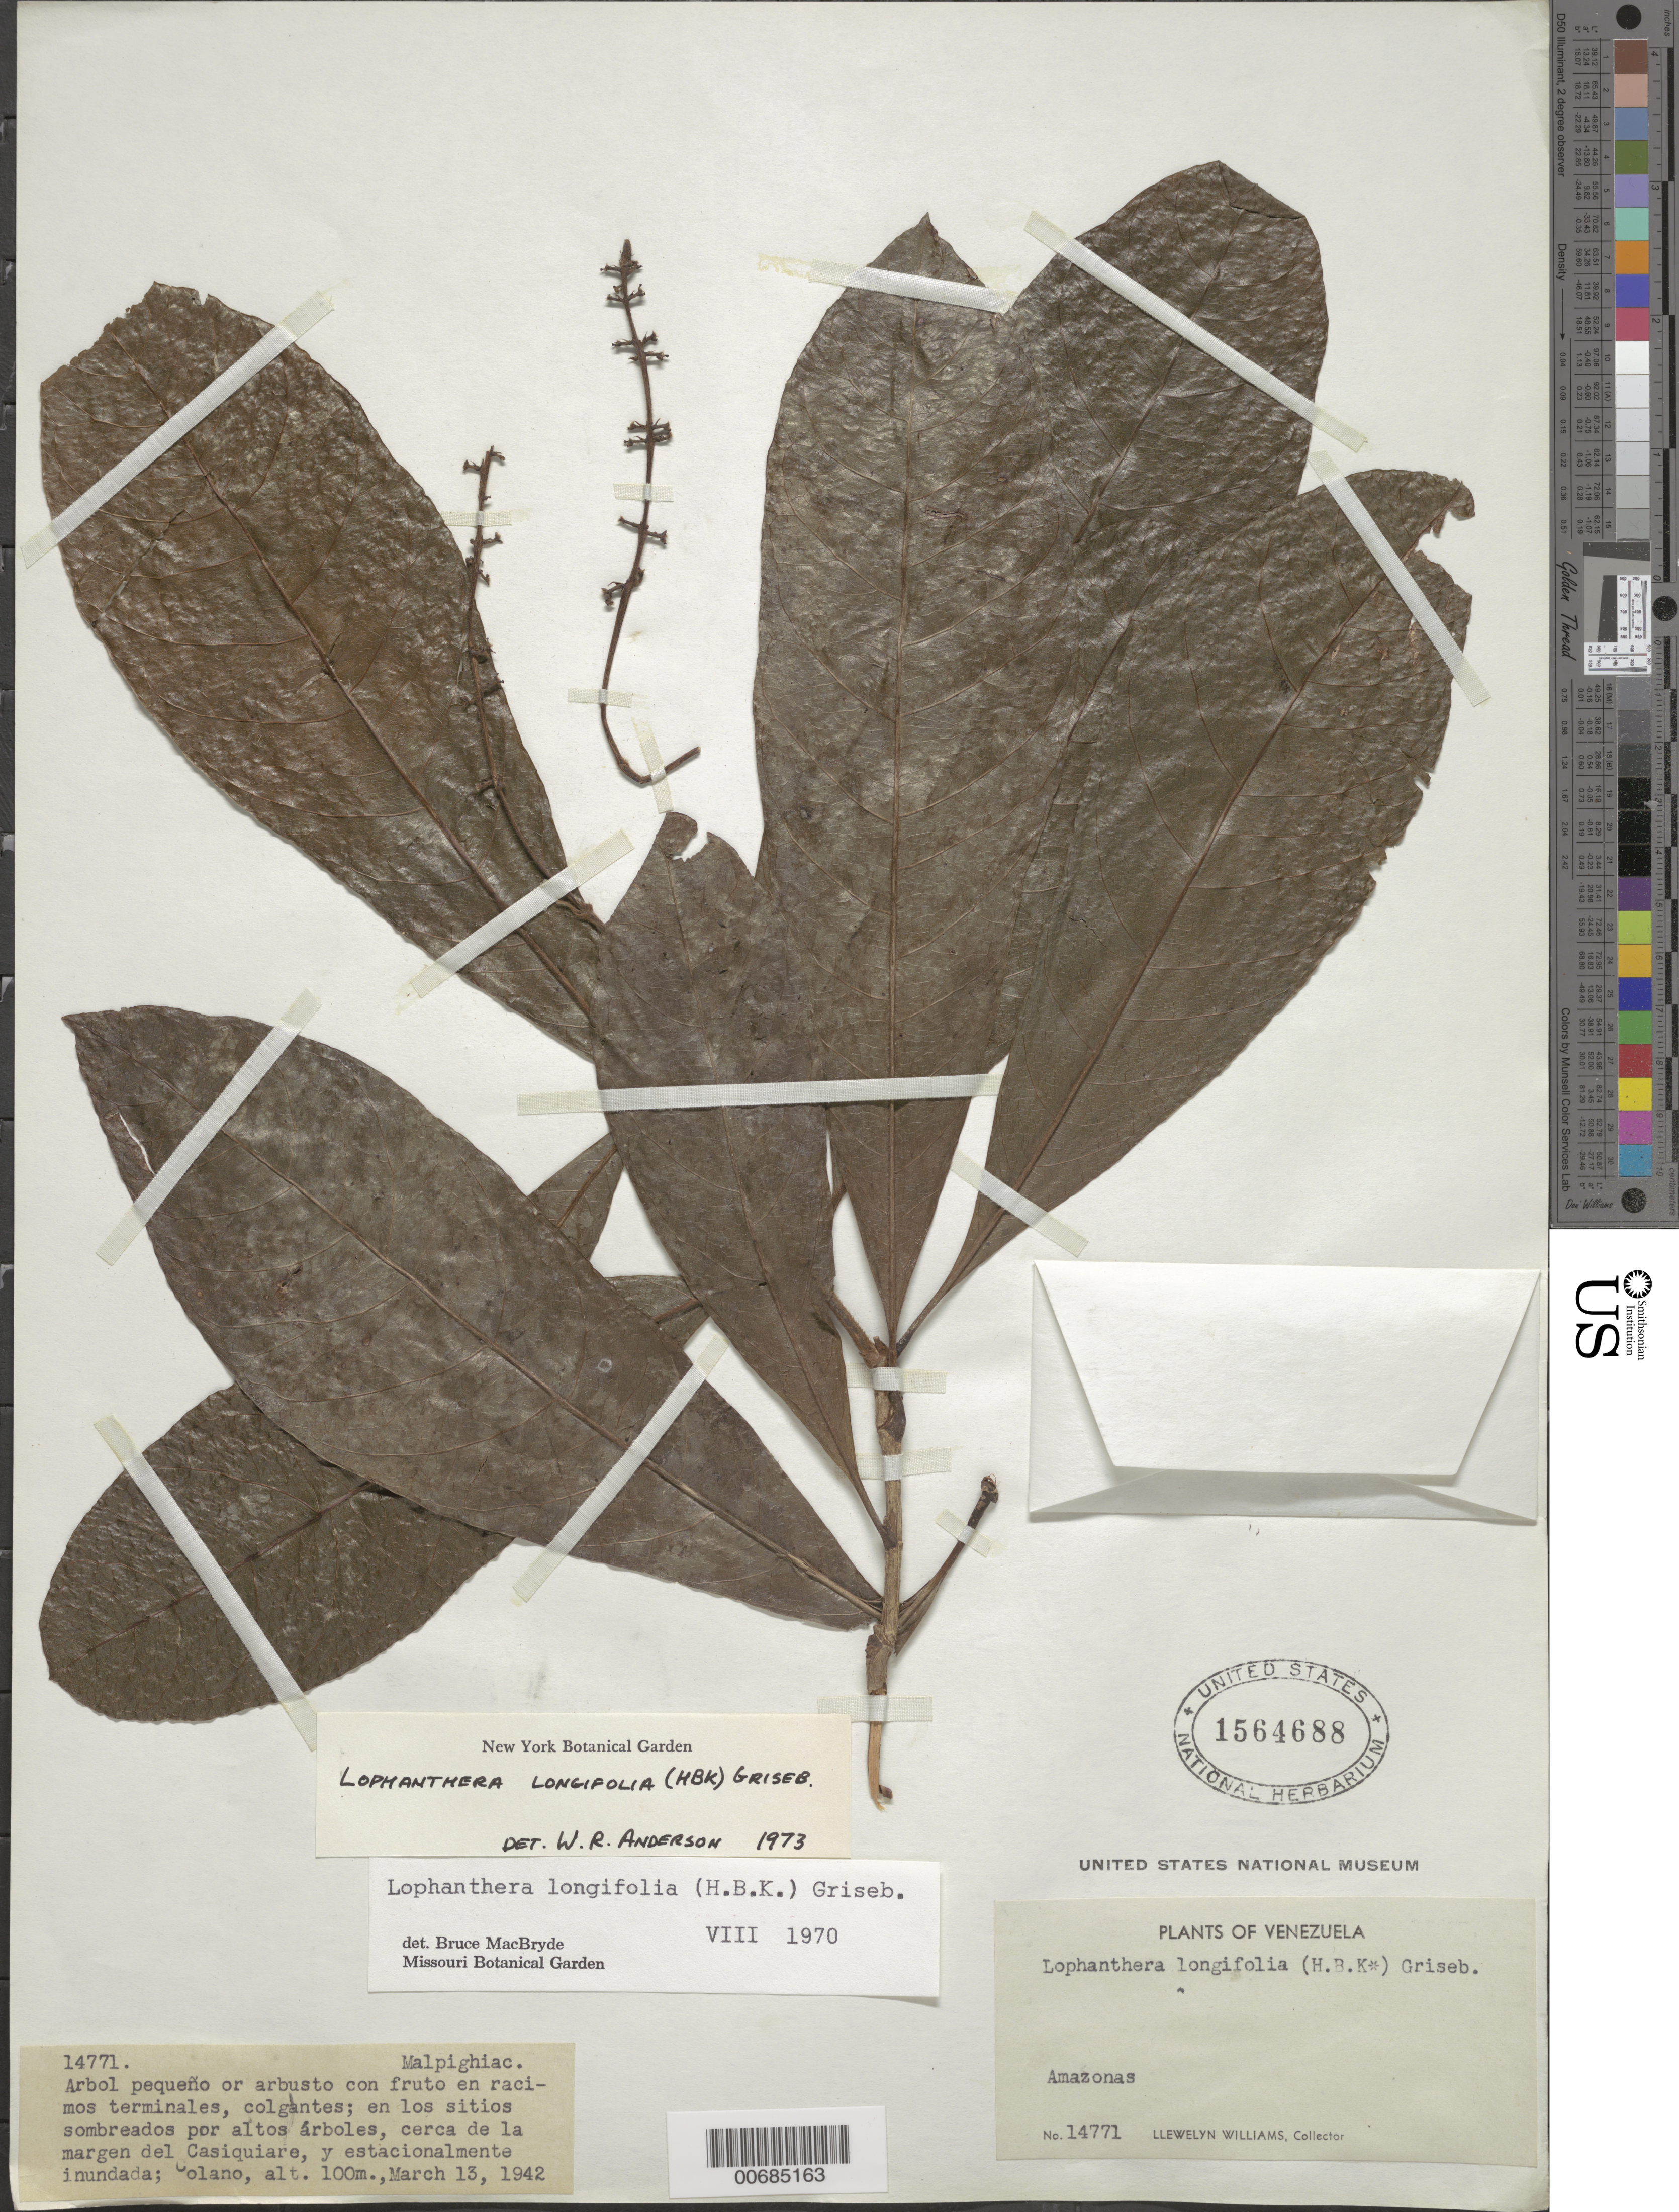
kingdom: Plantae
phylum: Tracheophyta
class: Magnoliopsida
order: Malpighiales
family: Malpighiaceae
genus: Lophanthera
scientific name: Lophanthera longifolia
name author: (Kunth) Griseb.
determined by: Anderson, W. R., (MICH), University of Michigan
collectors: Ll. Williams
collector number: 14771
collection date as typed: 13-Mar-42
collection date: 1942-03-13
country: Venezuela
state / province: Amazonas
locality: Solano, Bajo Río Casiquiare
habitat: Sitios sombreados por altos arboles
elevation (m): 100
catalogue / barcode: US 1564688